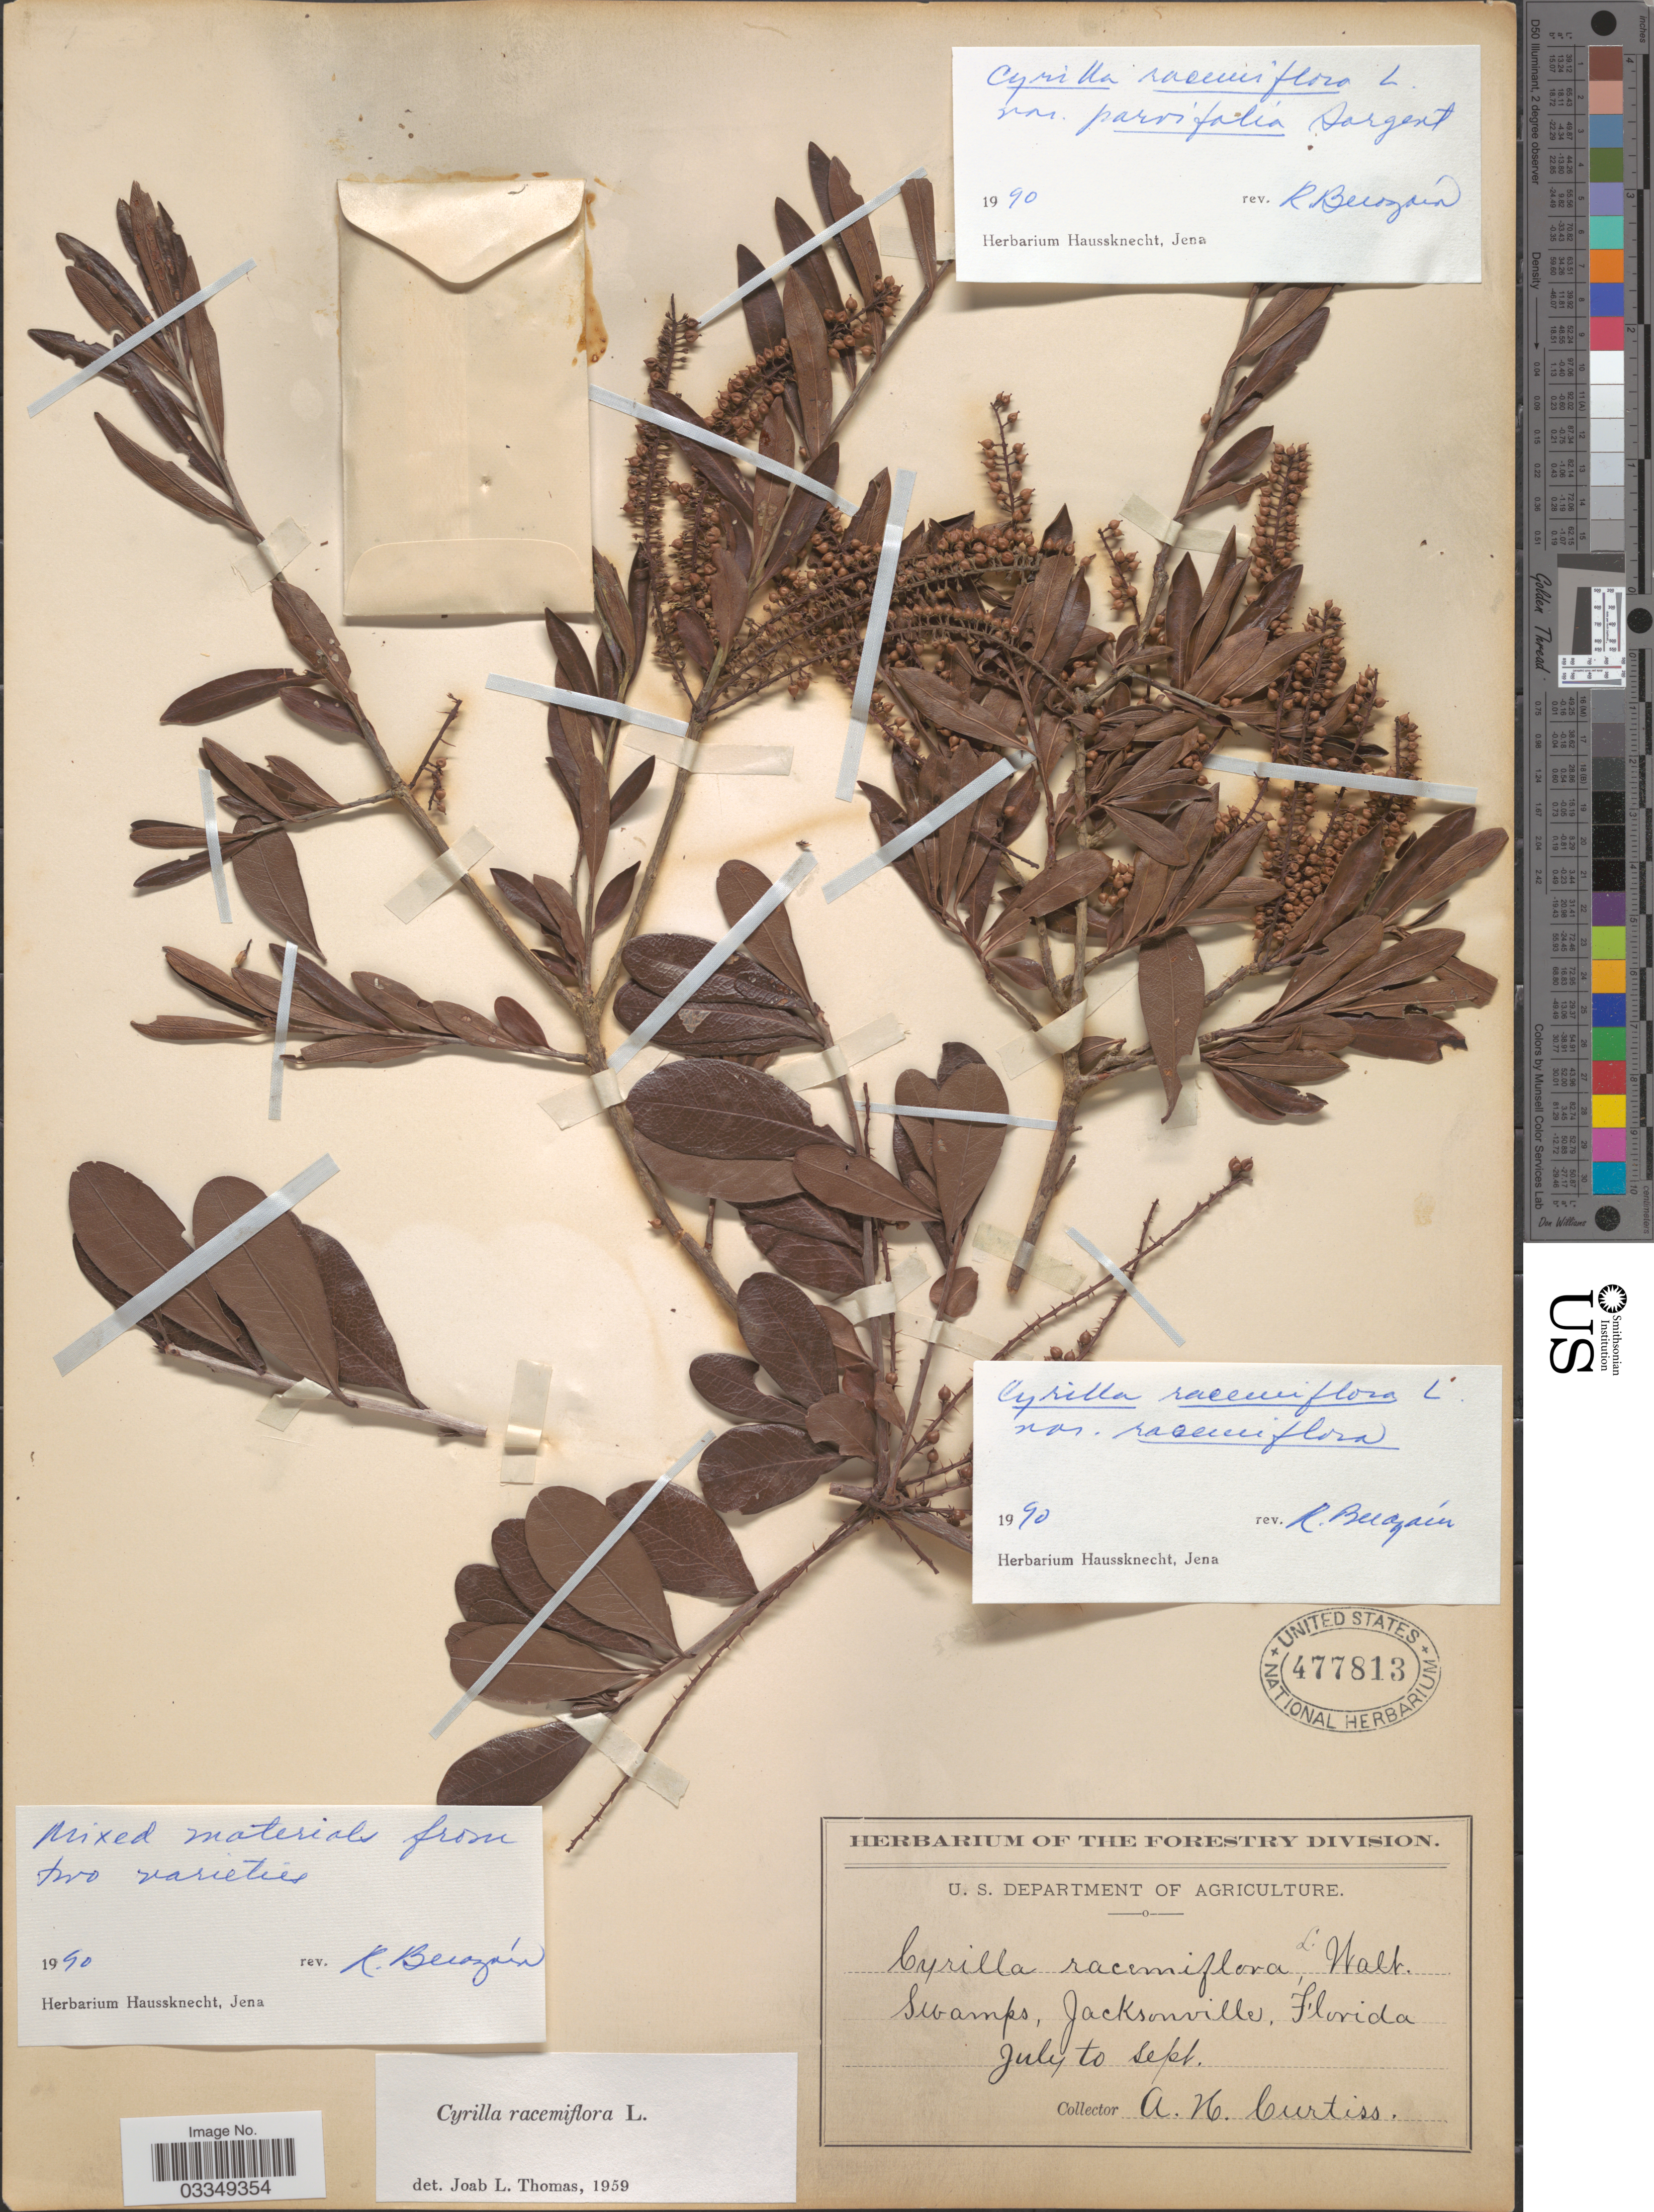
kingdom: Plantae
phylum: Tracheophyta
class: Magnoliopsida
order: Ericales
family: Cyrillaceae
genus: Cyrilla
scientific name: Cyrilla racemiflora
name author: L.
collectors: A. H. Curtiss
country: United States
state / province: Florida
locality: Jacksonville.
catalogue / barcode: US 477813